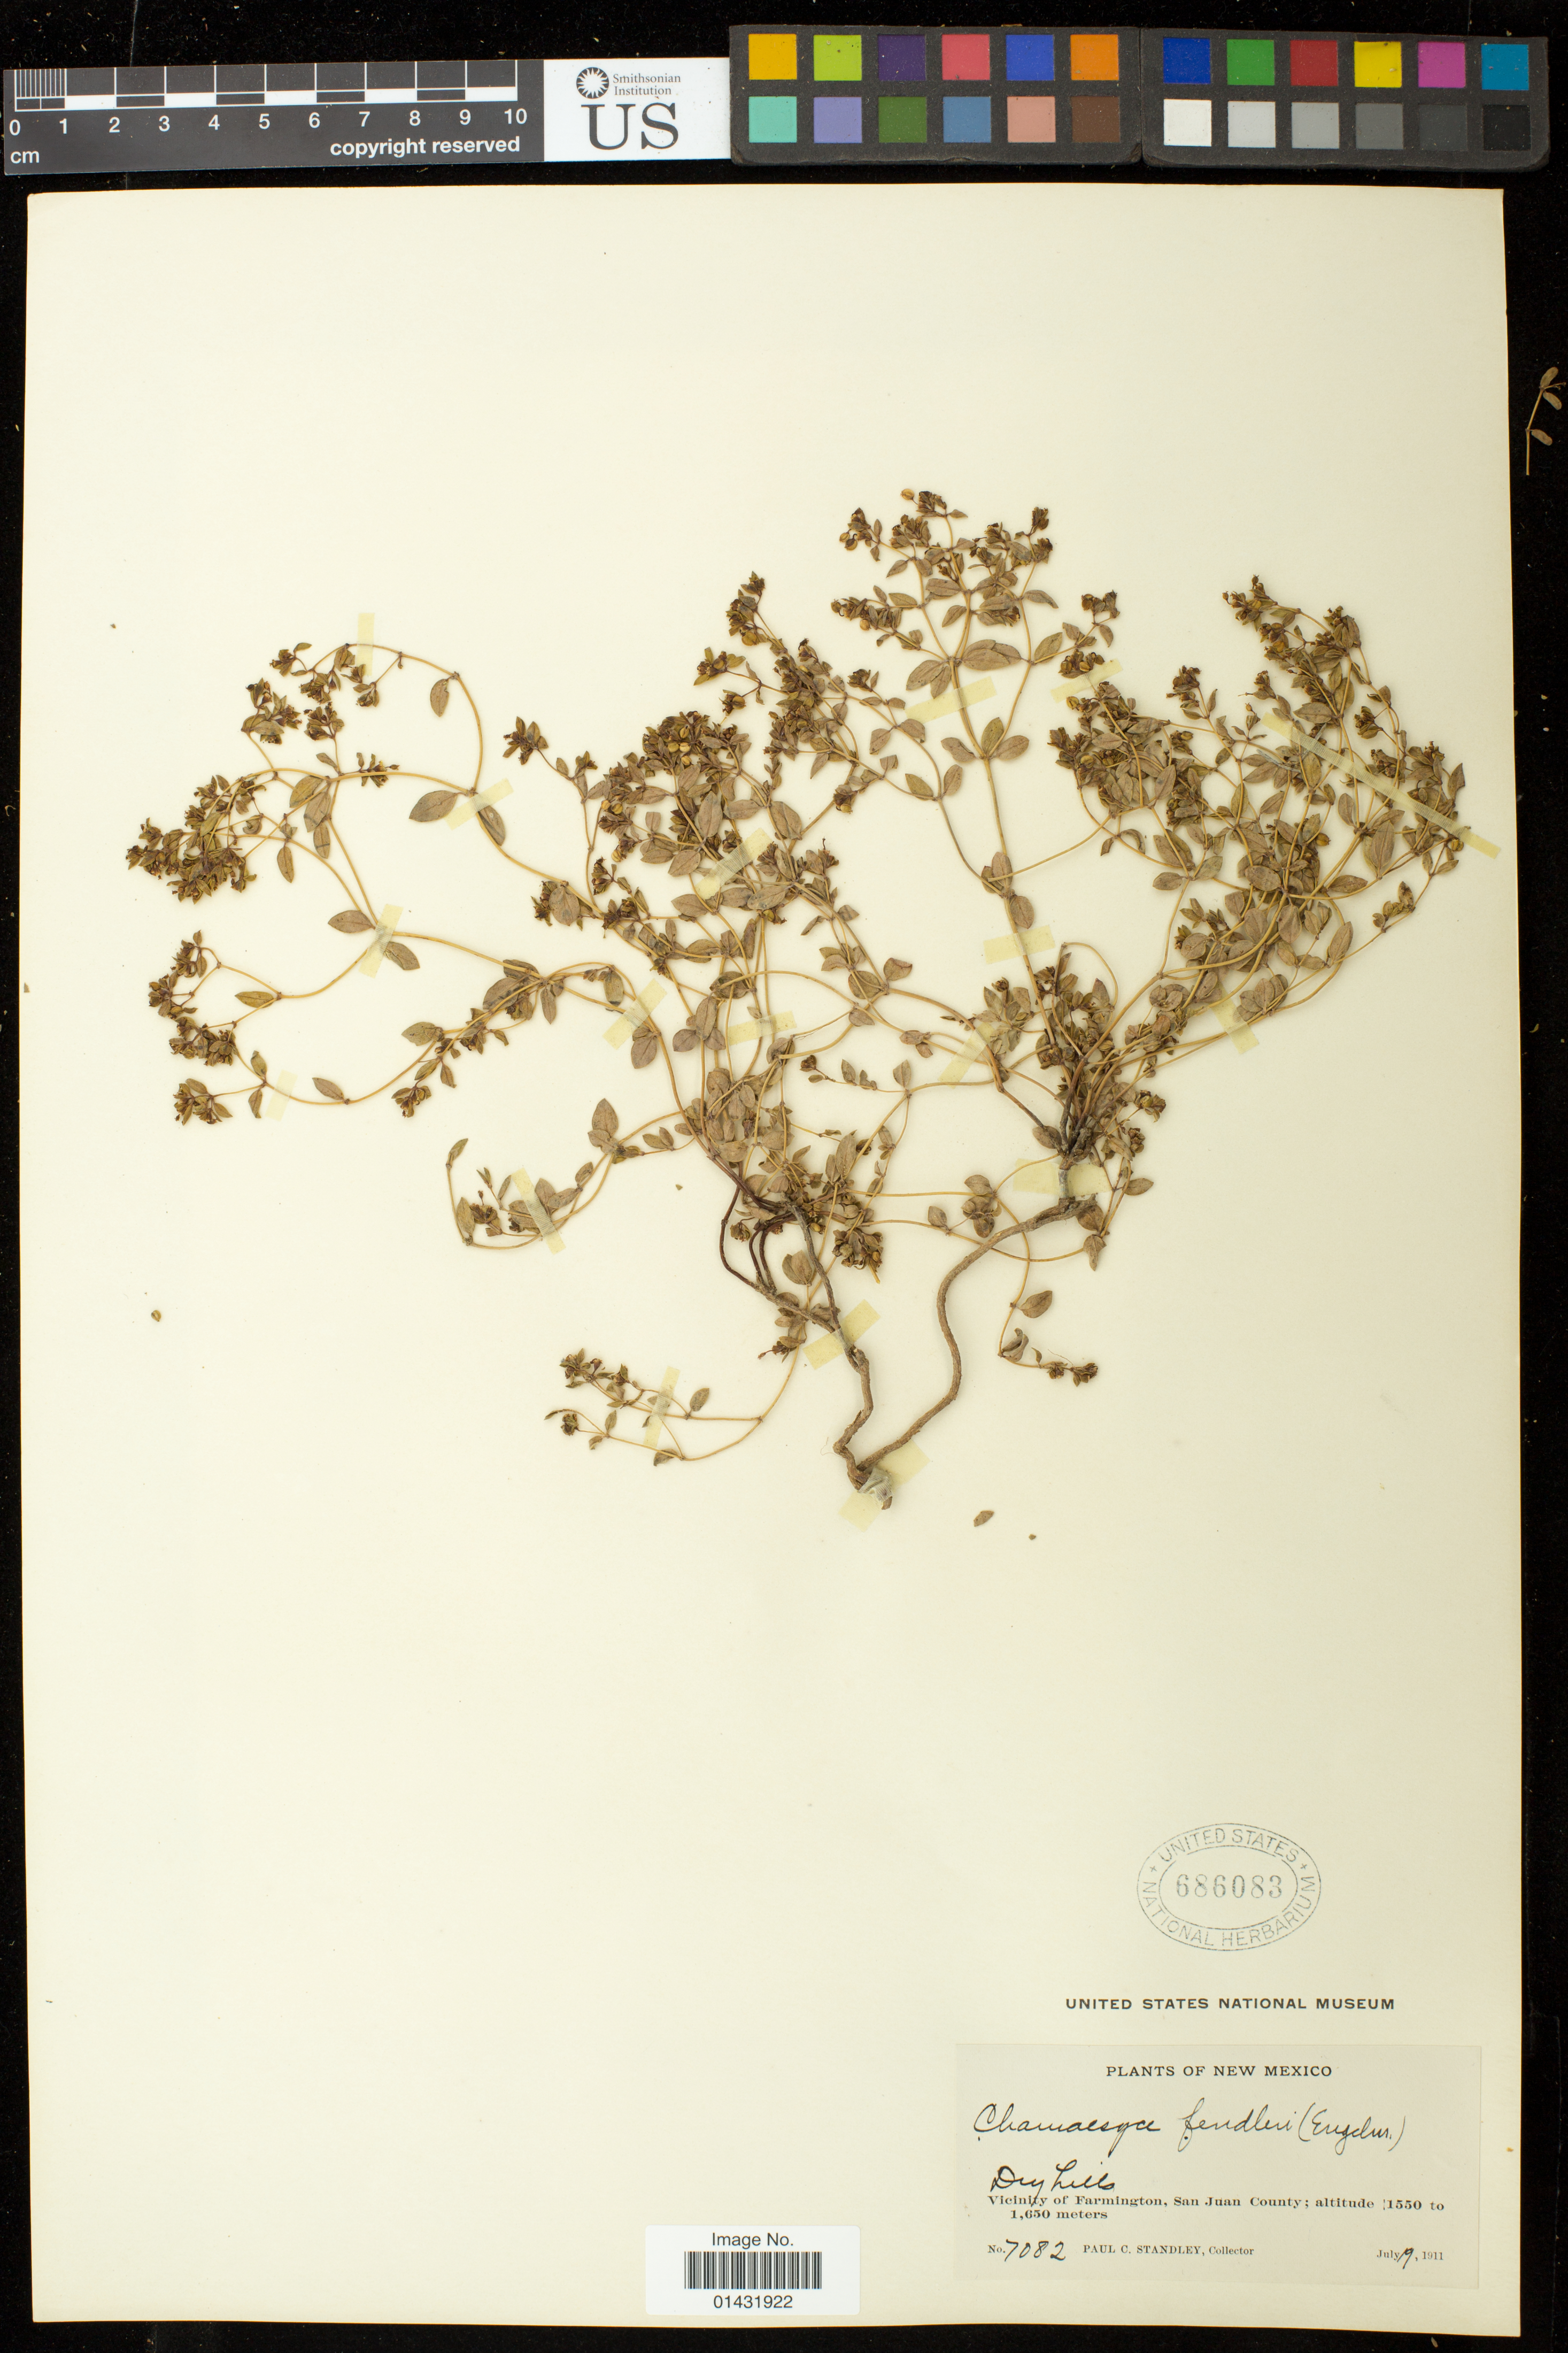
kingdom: Plantae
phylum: Tracheophyta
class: Magnoliopsida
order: Malpighiales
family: Euphorbiaceae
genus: Euphorbia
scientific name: Euphorbia fendleri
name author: Torr. & A. Gray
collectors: P. C. Standley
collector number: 7082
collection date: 1911-07-19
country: United States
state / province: New Mexico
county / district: San Juan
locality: Dry hills, vicinity of Farmington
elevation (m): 1550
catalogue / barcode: US 686083